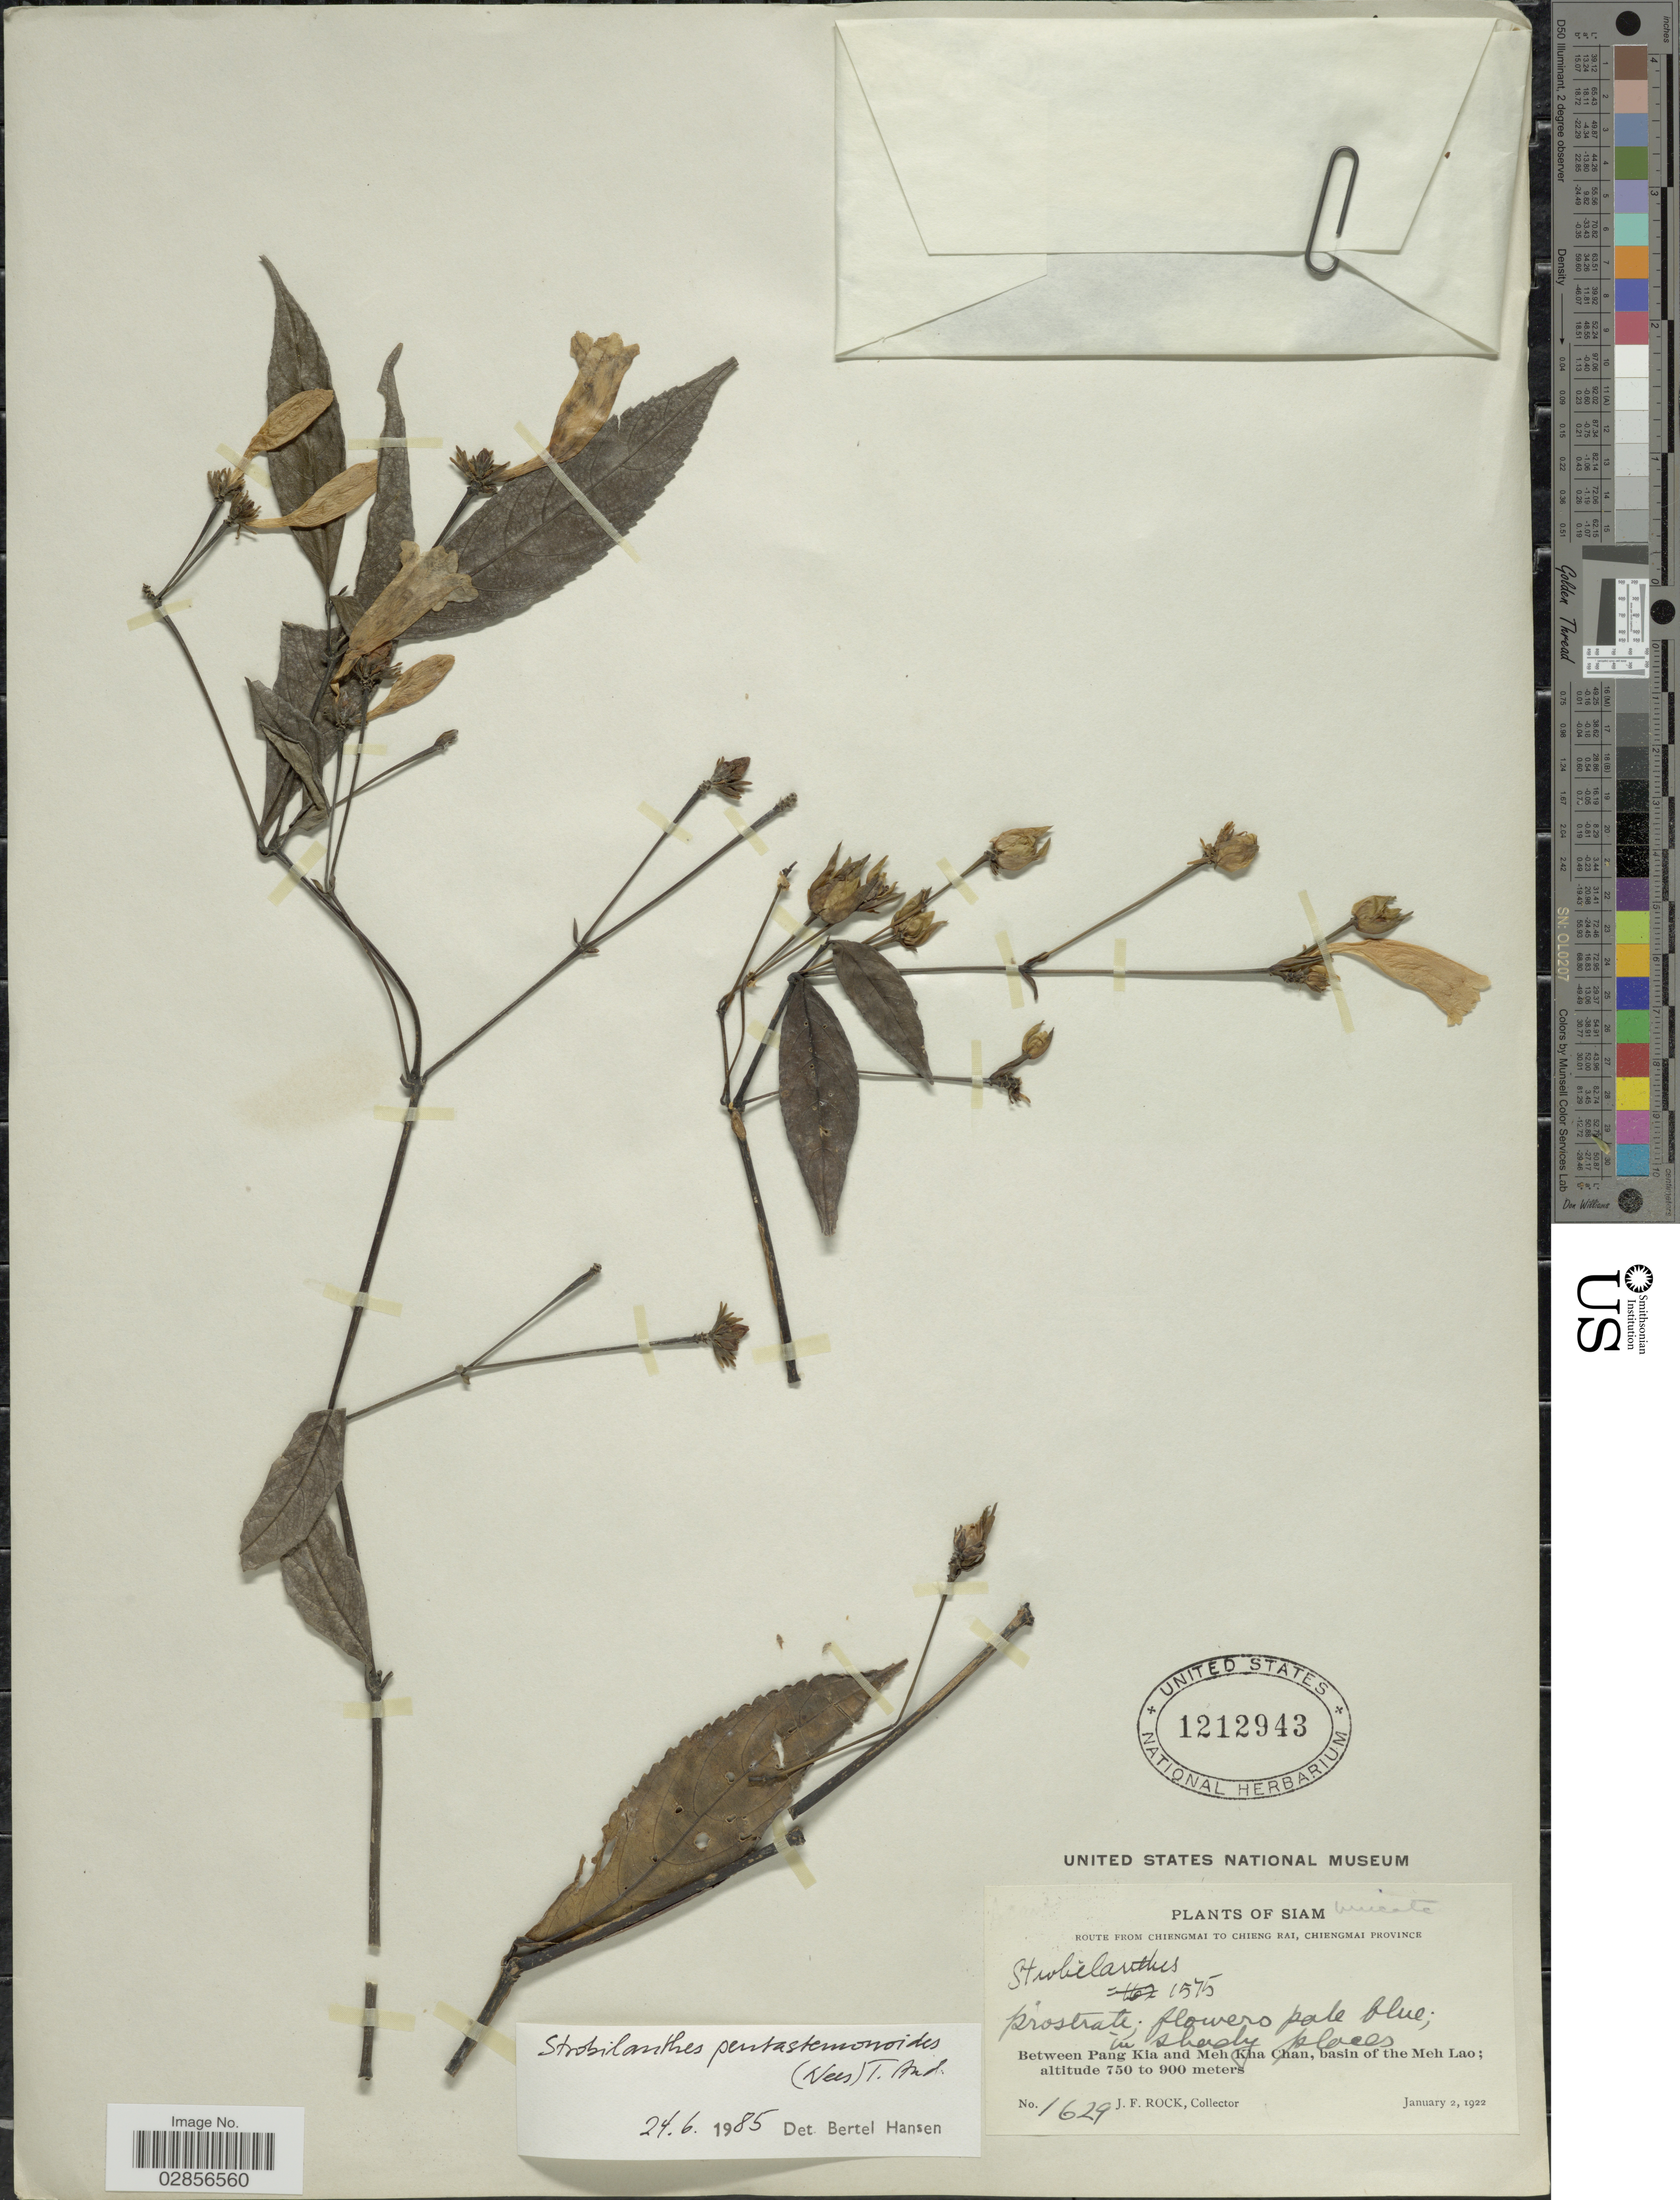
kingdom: Plantae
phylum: Tracheophyta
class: Magnoliopsida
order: Lamiales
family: Acanthaceae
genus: Strobilanthes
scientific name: Strobilanthes pentstemonoides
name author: (Nees) T. Anderson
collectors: J. Rock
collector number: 1629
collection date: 1922-01-02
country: Thailand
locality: Siam, Between Pang Kia and Meh Kha Chan, basin of the Meh Lao.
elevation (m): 750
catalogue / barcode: US 1212943